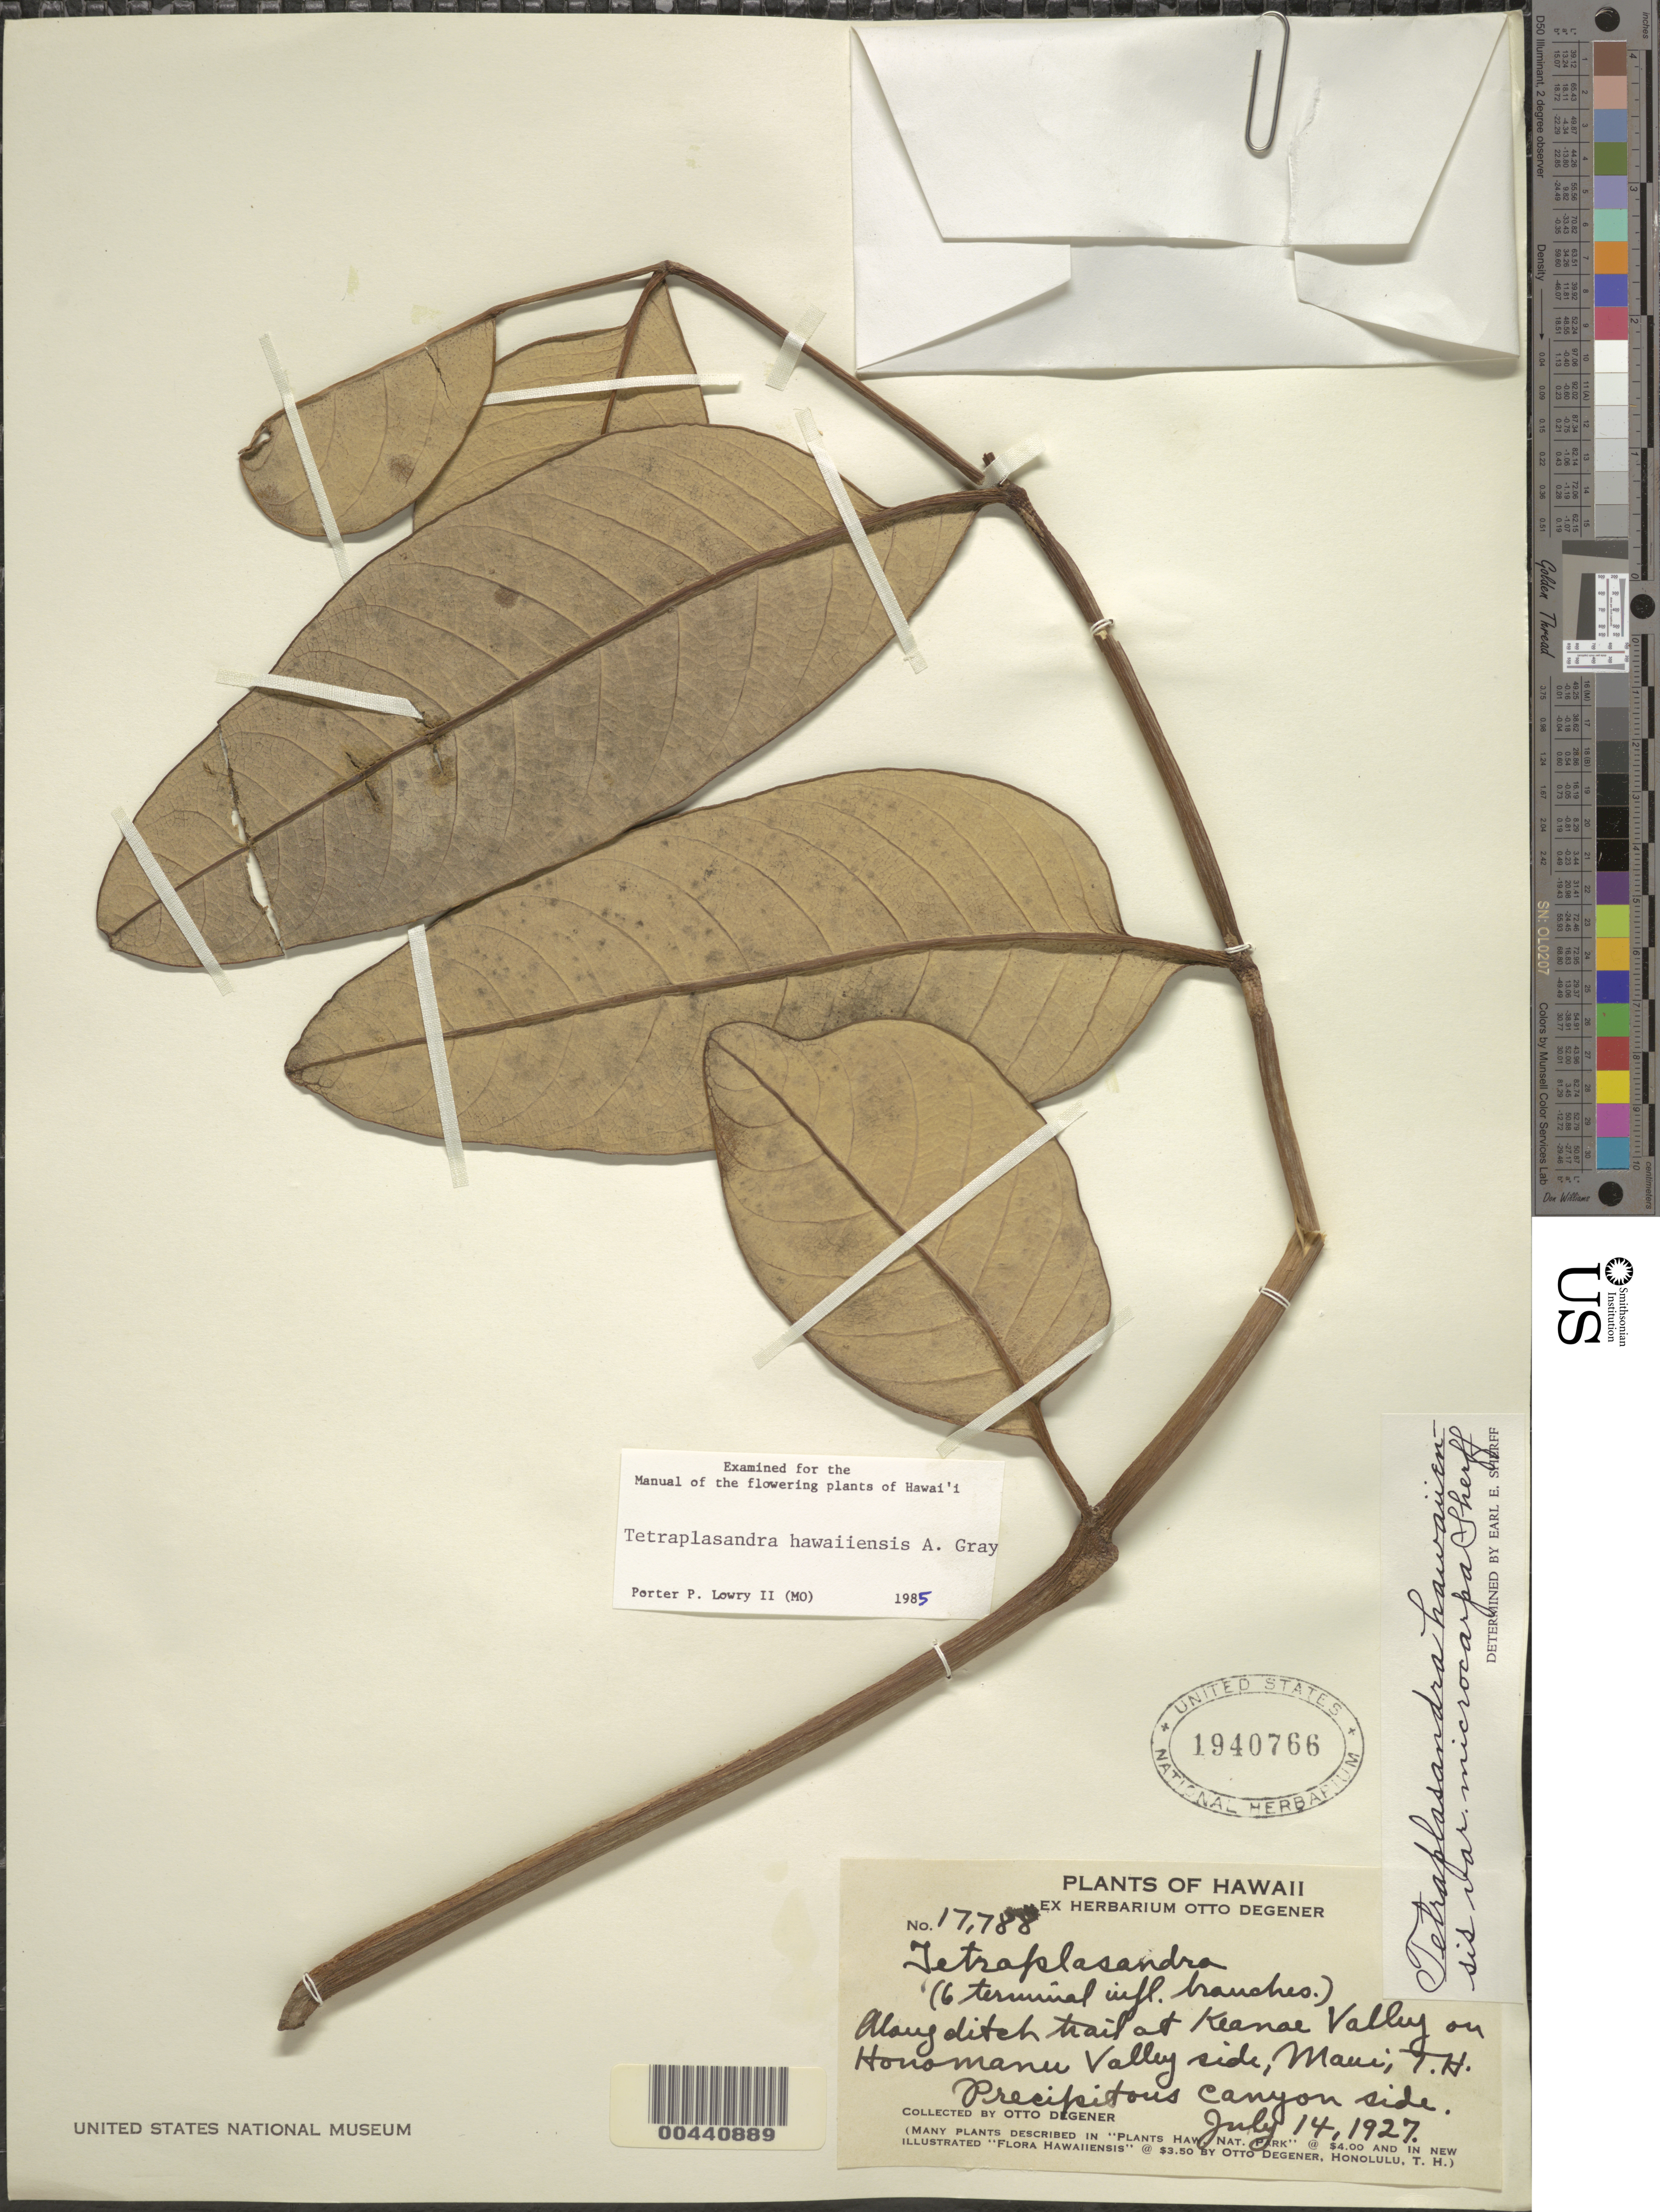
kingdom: Plantae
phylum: Tracheophyta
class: Magnoliopsida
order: Apiales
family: Araliaceae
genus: Polyscias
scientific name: Polyscias hawaiensis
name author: (A. Gray) Lowry & G. M. Plunkett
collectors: O. Degener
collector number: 17788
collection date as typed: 14 Jul 1927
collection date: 1927-07-14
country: United States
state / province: Hawaii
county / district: Maui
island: Maui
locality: Along ditch trail at Keanae Valley on Honomanu Valley side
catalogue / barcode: US 1940766